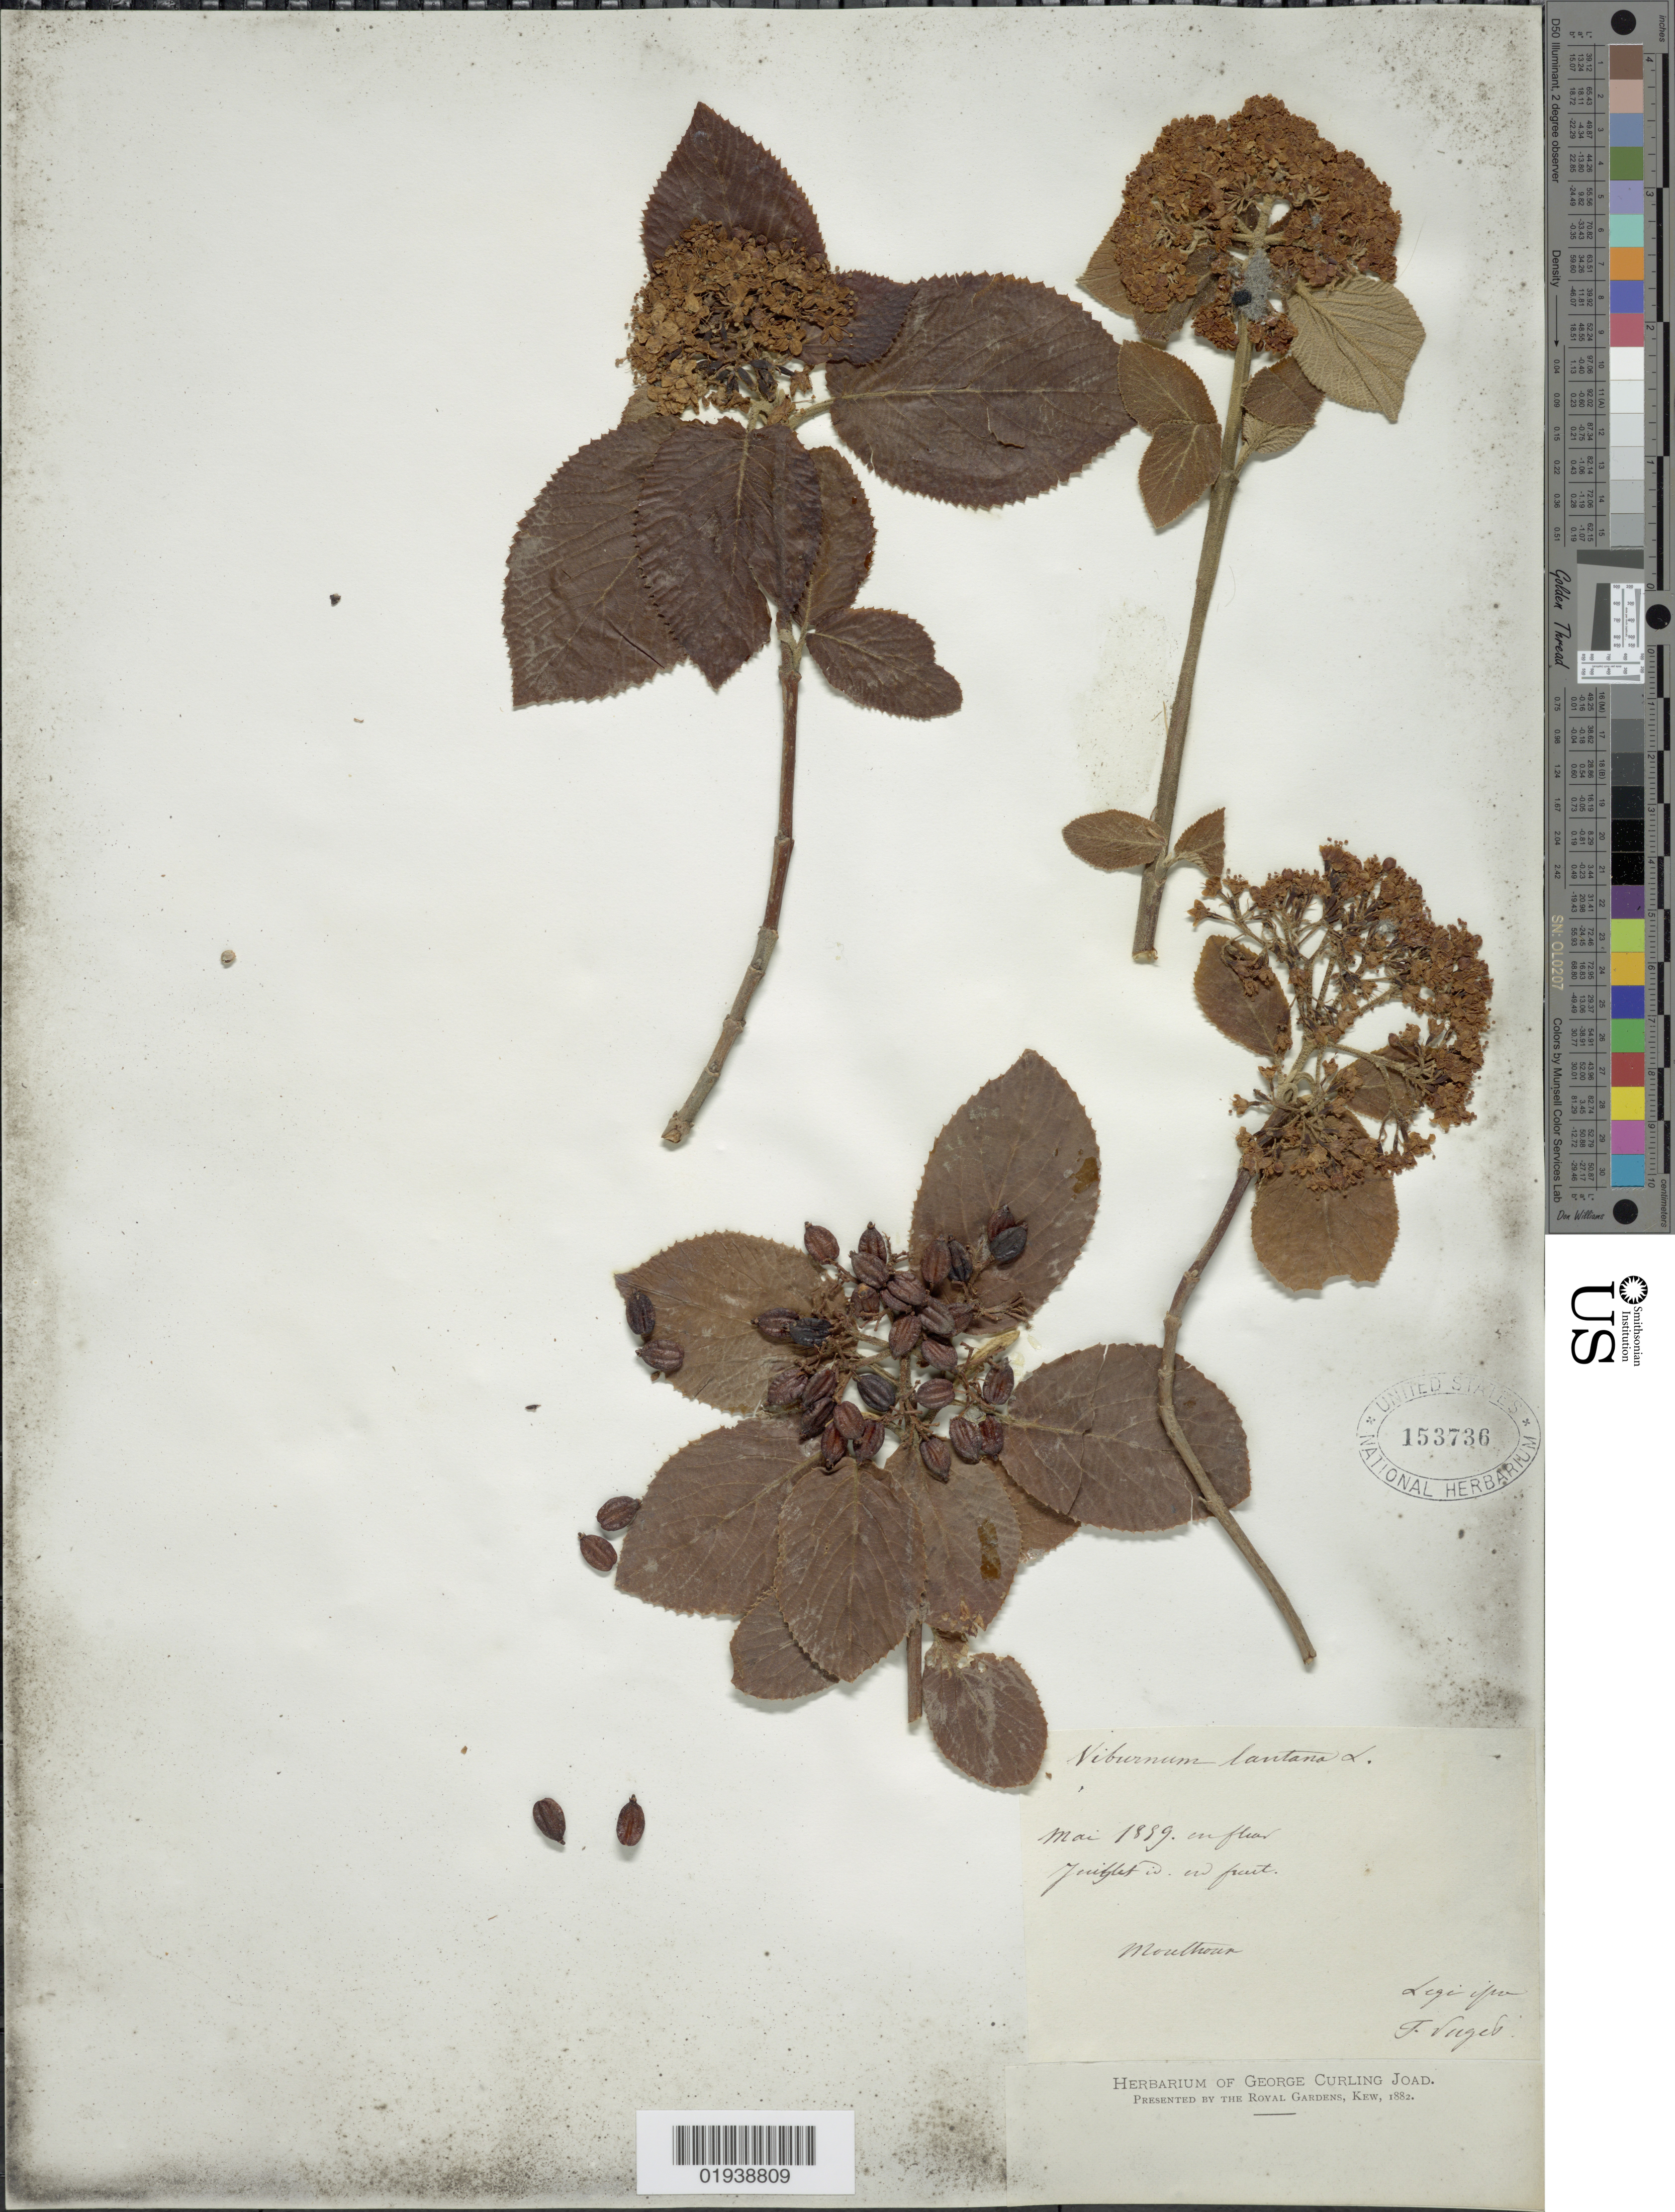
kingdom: Plantae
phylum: Tracheophyta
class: Magnoliopsida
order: Dipsacales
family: Viburnaceae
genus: Viburnum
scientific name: Viburnum lantana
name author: L.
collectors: F. Puget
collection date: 1859-05/1859-07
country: France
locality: Mouthoun [interpreted]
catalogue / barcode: US 153736